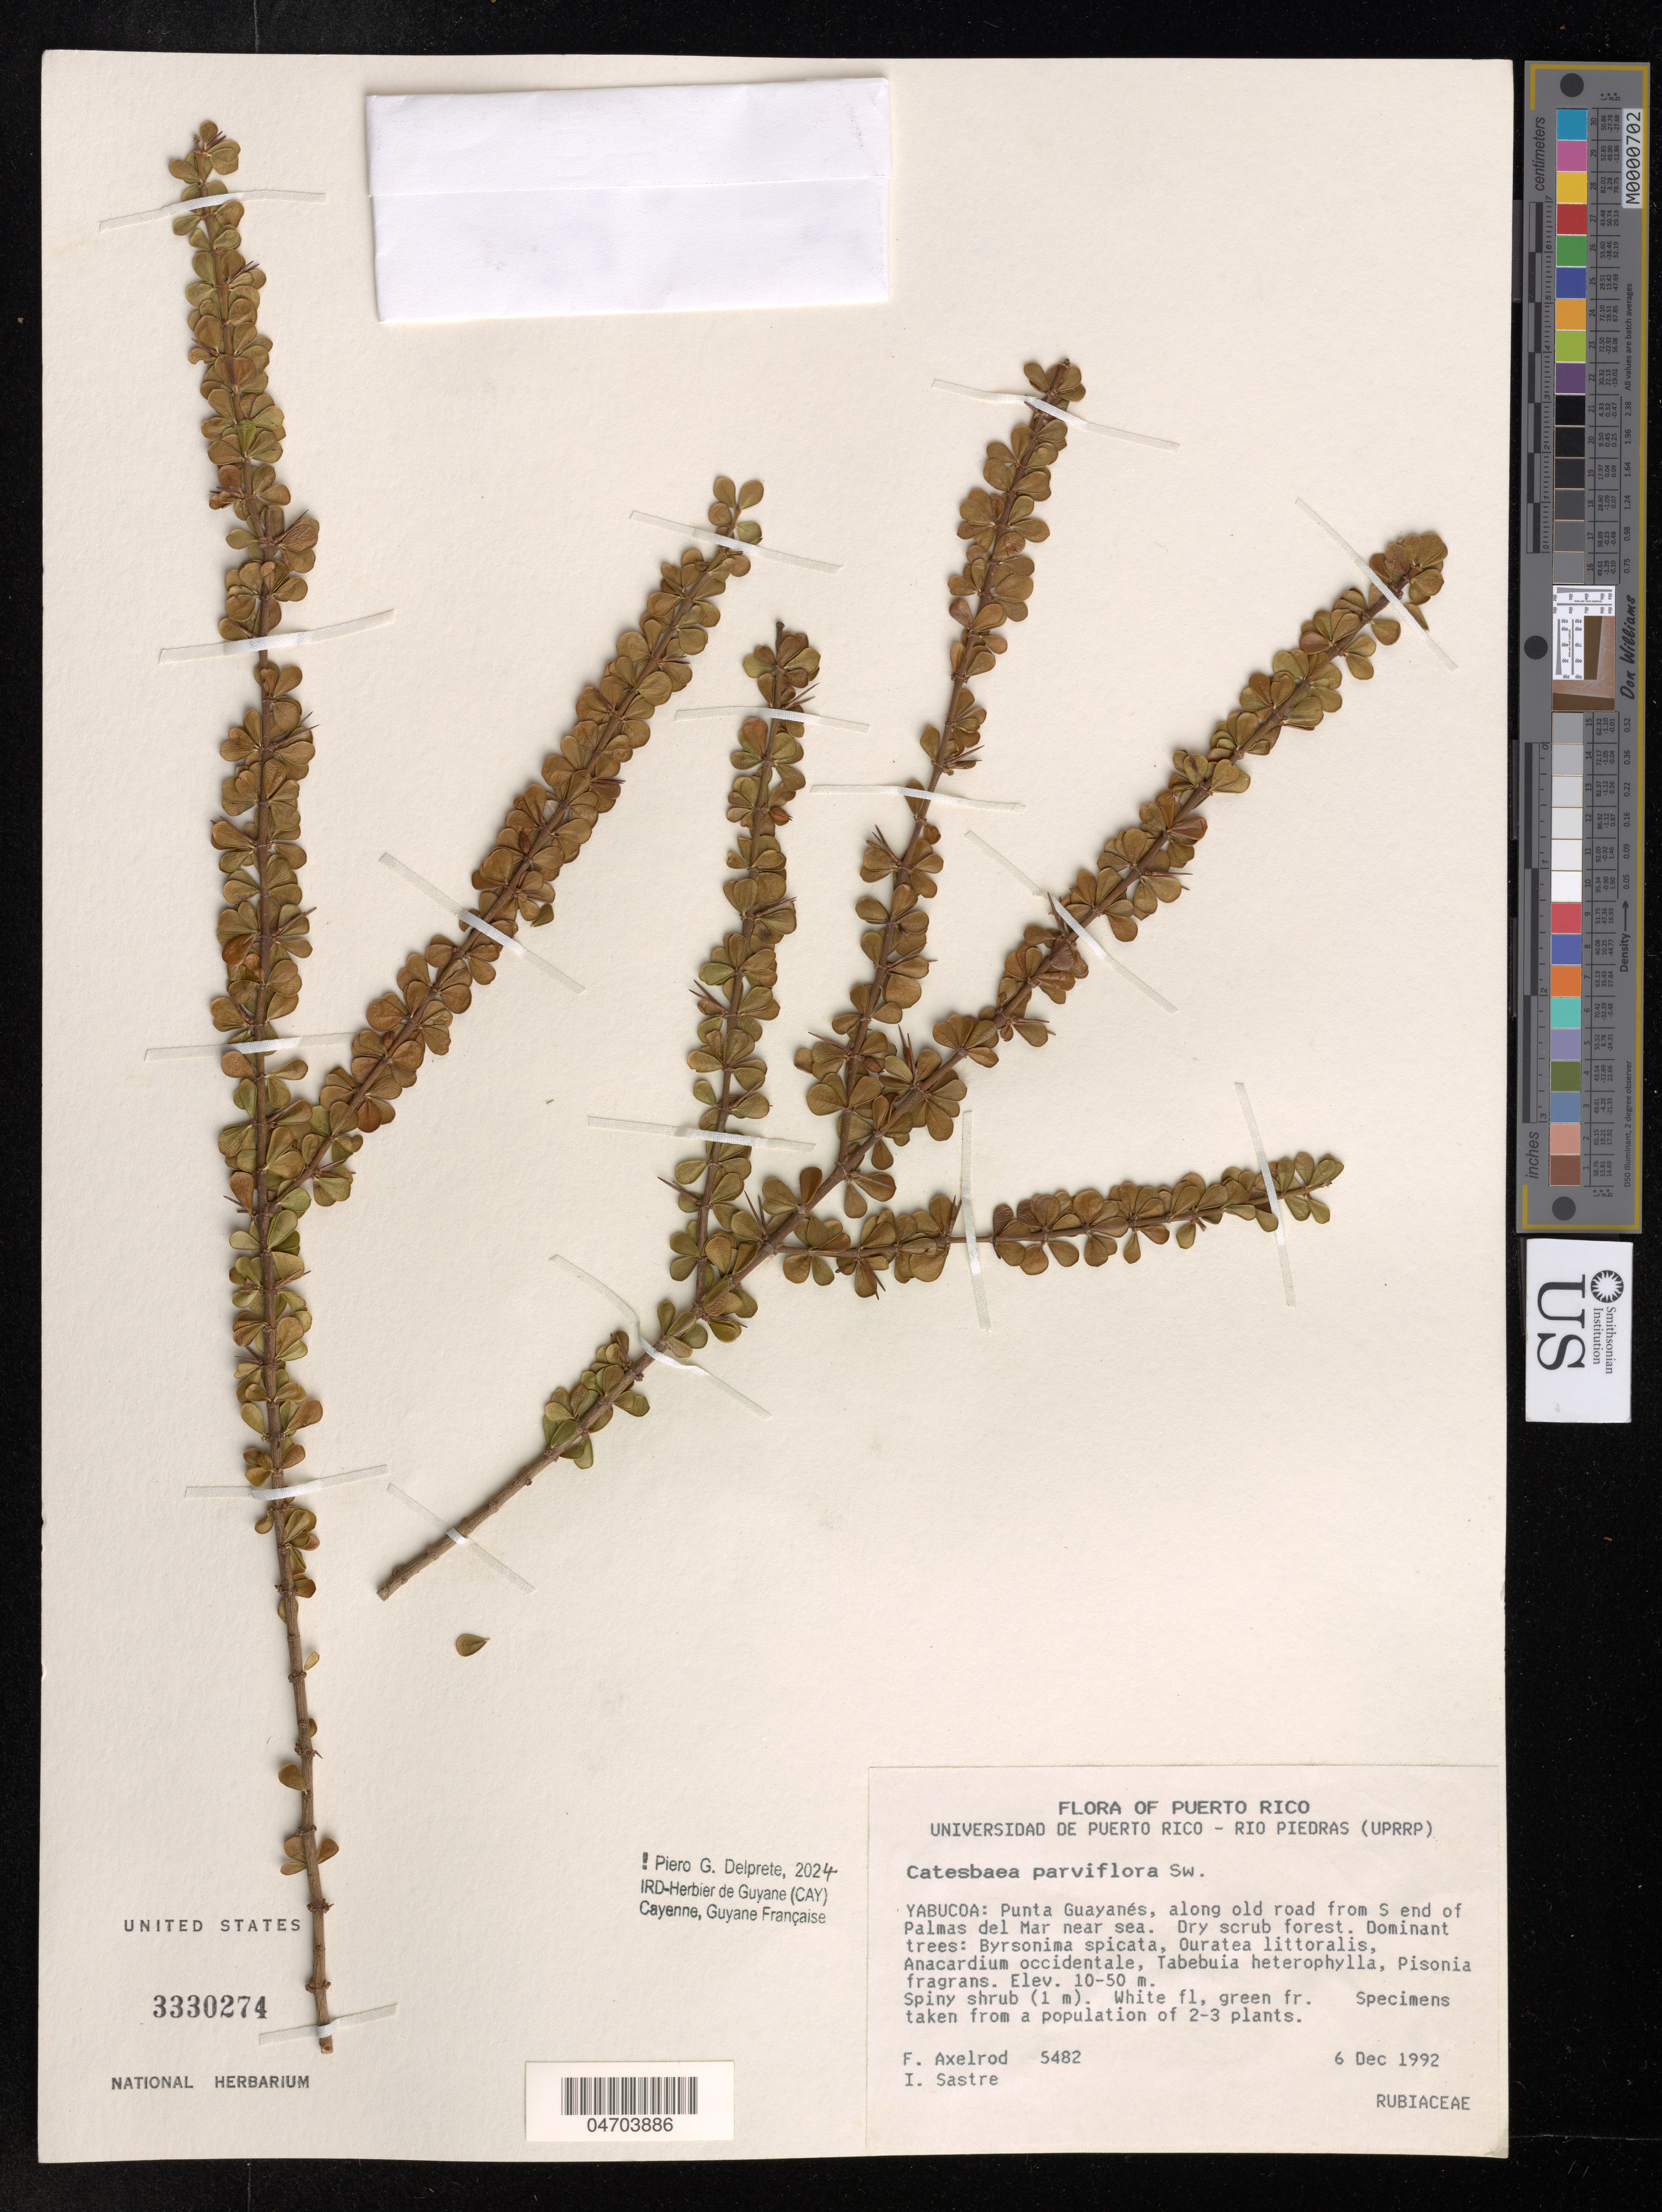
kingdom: Plantae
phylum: Tracheophyta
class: Magnoliopsida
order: Gentianales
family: Rubiaceae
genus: Catesbaea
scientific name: Catesbaea parviflora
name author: Sw.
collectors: F. Axelrod & I. Sastre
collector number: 5482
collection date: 1992-12-06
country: Puerto Rico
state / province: Yabucoa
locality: Punta Guayanés, along old road from S end of Palmas del Mar near sea.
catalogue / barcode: US 3330274